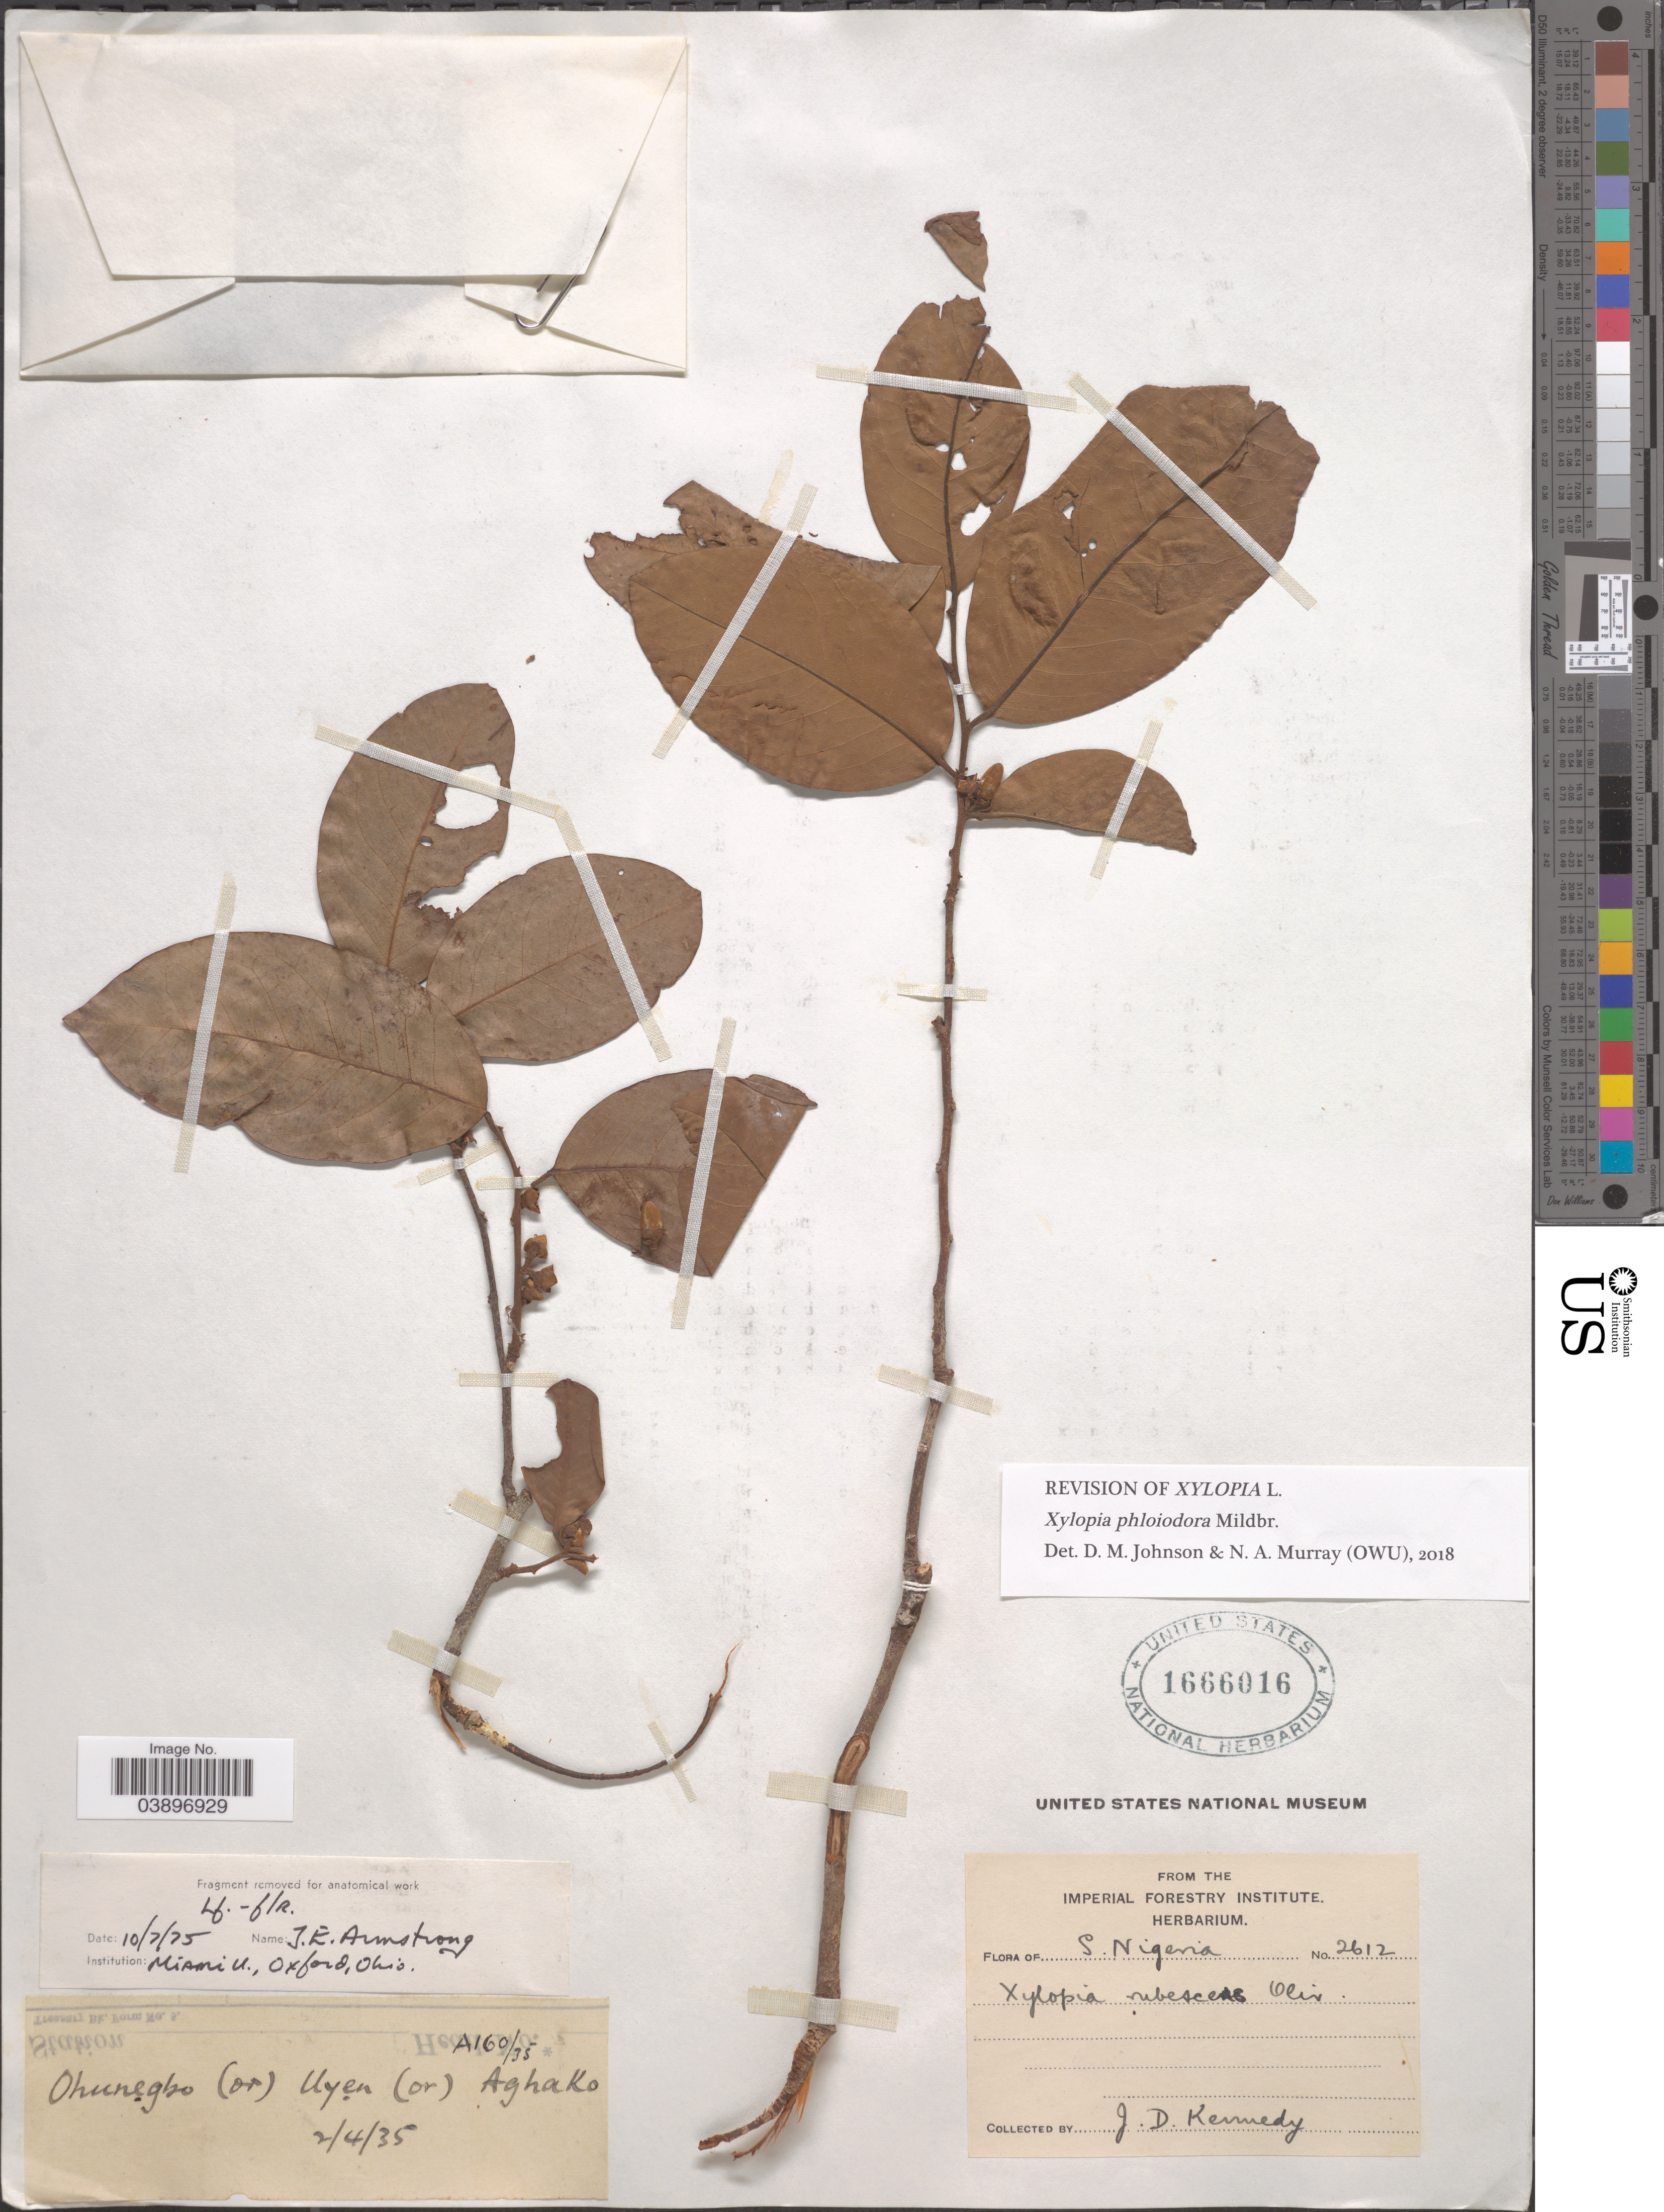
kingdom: Plantae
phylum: Tracheophyta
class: Magnoliopsida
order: Magnoliales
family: Annonaceae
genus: Xylopia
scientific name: Xylopia phloiodora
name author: Mildbr.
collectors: J. D. Kennedy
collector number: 2612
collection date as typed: Transcribed d/m/y: 2/4/35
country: Nigeria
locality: S. Nigeria.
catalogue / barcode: US 1666016